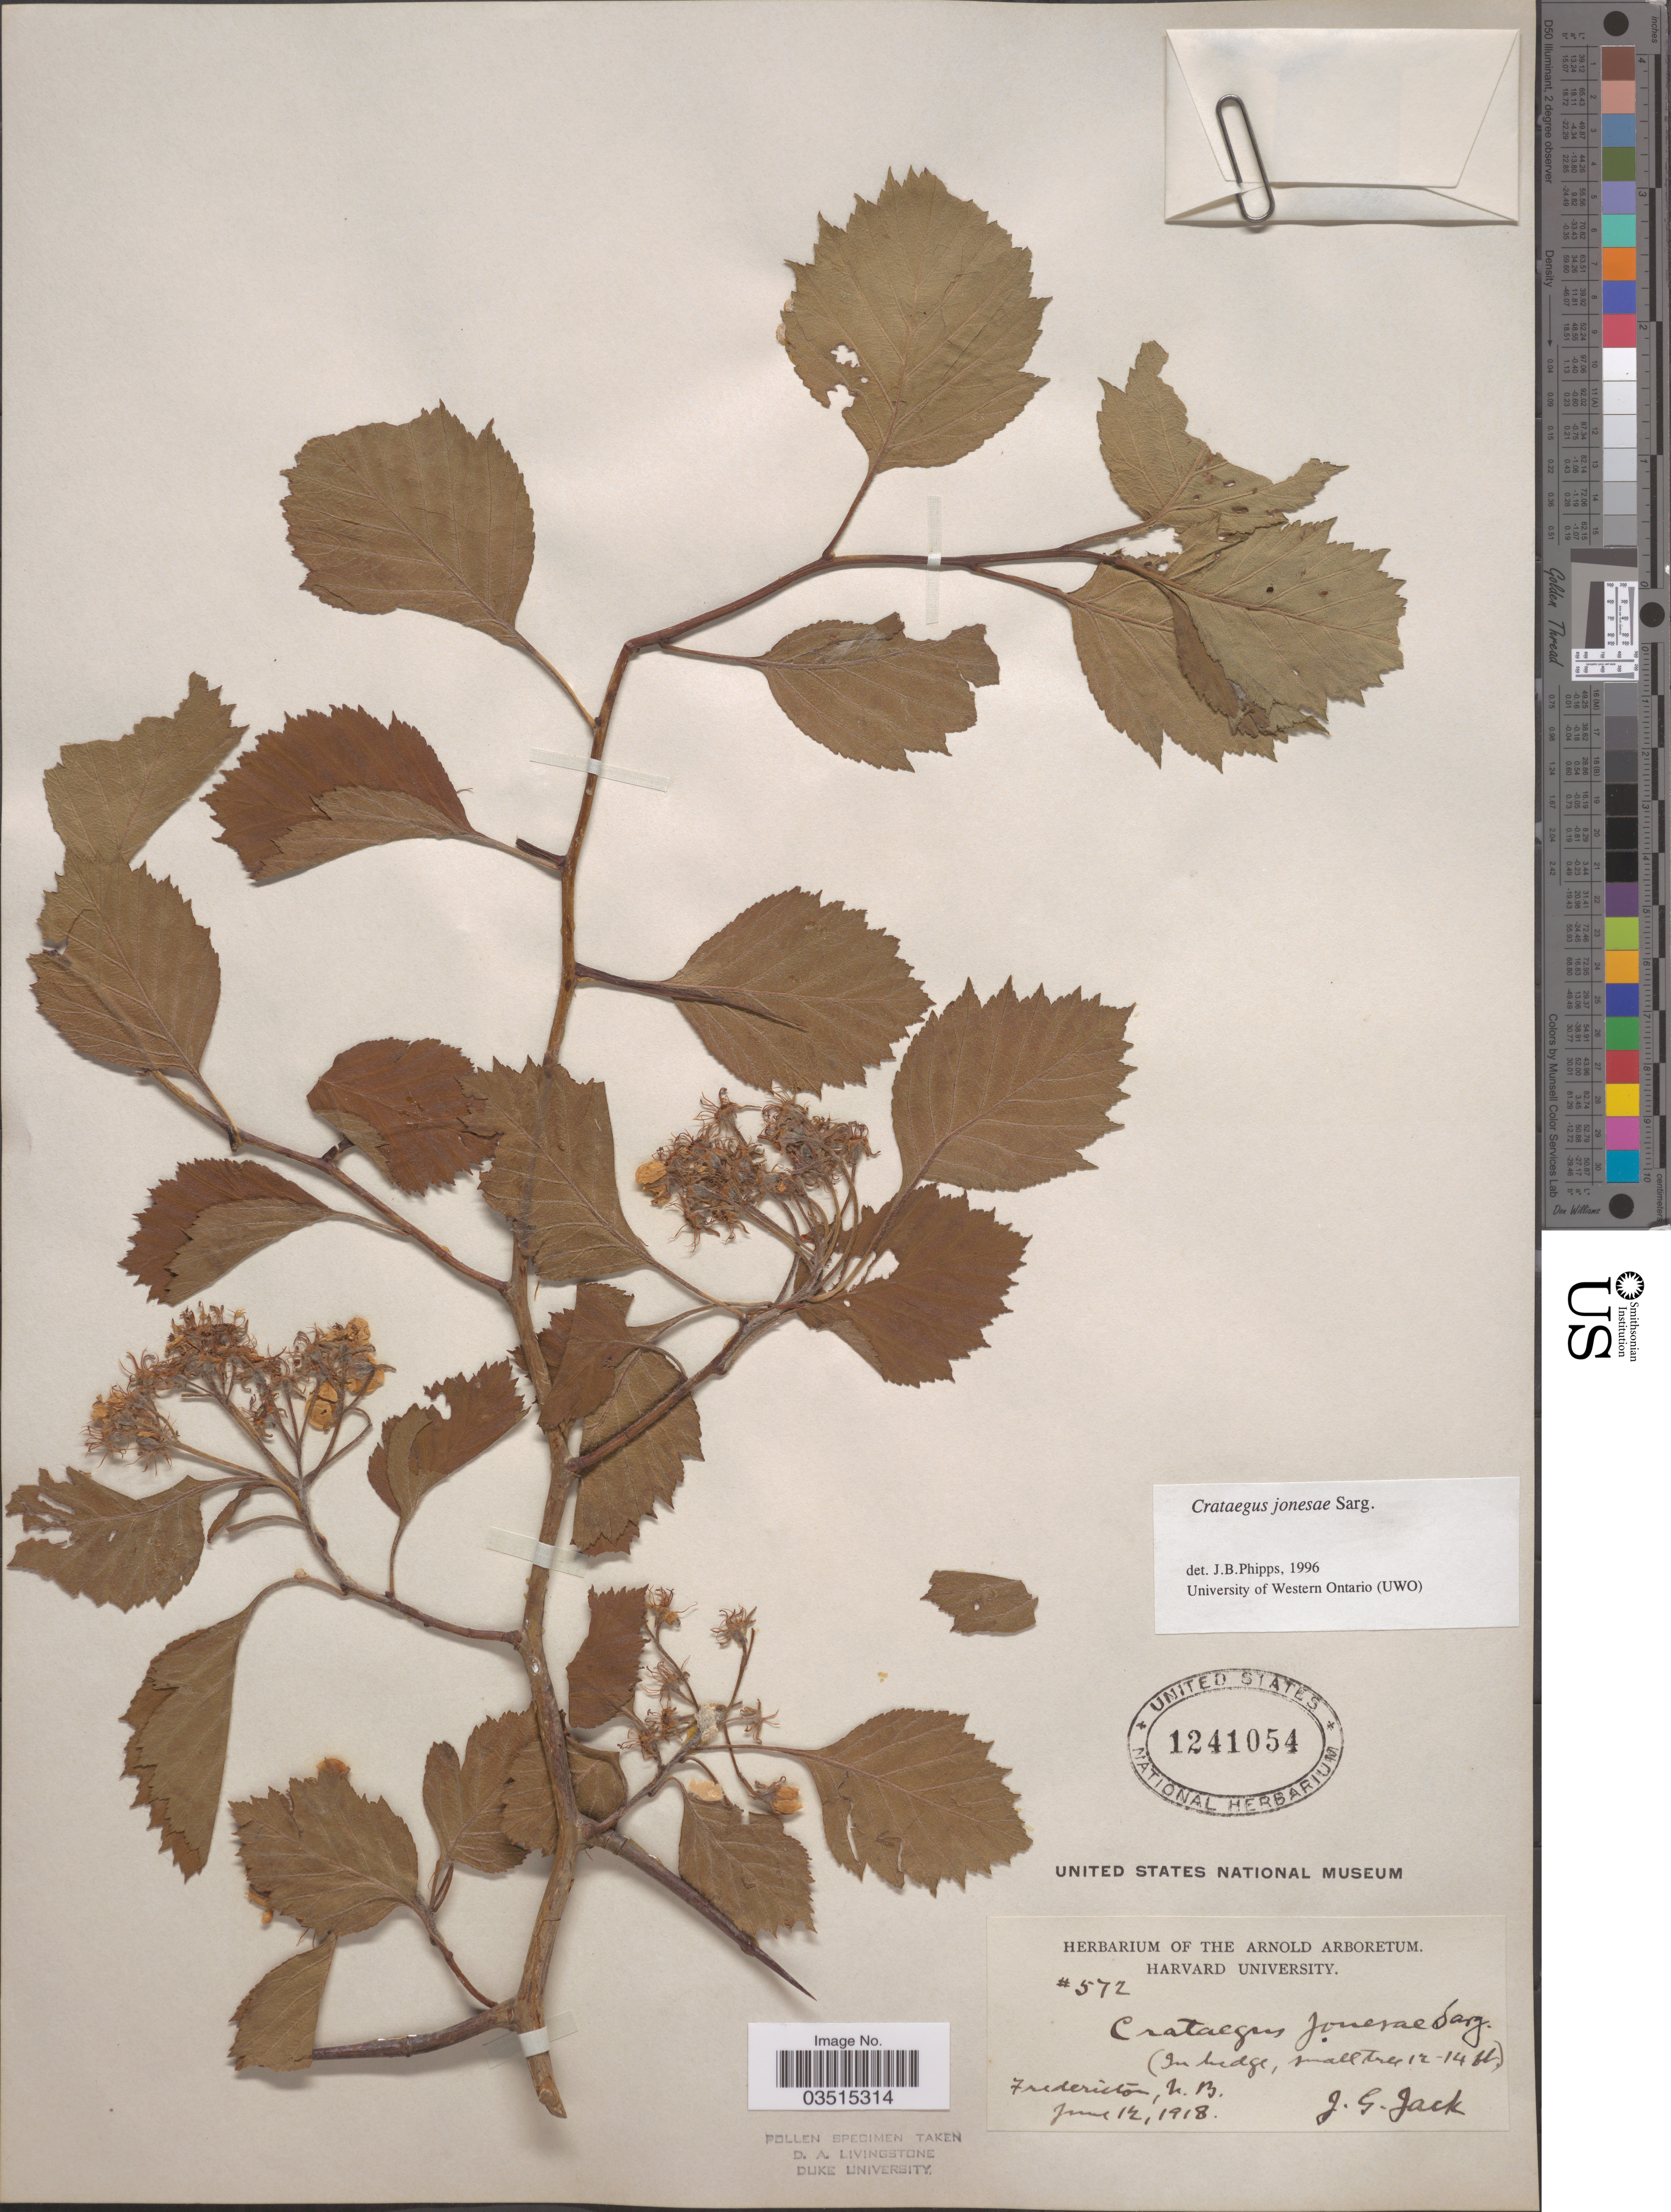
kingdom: Plantae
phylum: Tracheophyta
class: Magnoliopsida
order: Rosales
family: Rosaceae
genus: Crataegus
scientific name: Crataegus jonesae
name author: Sarg.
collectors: J. G. Jack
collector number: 572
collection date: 1918-06-12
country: Canada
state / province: New Brunswick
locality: Fredericton.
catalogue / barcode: US 1241054